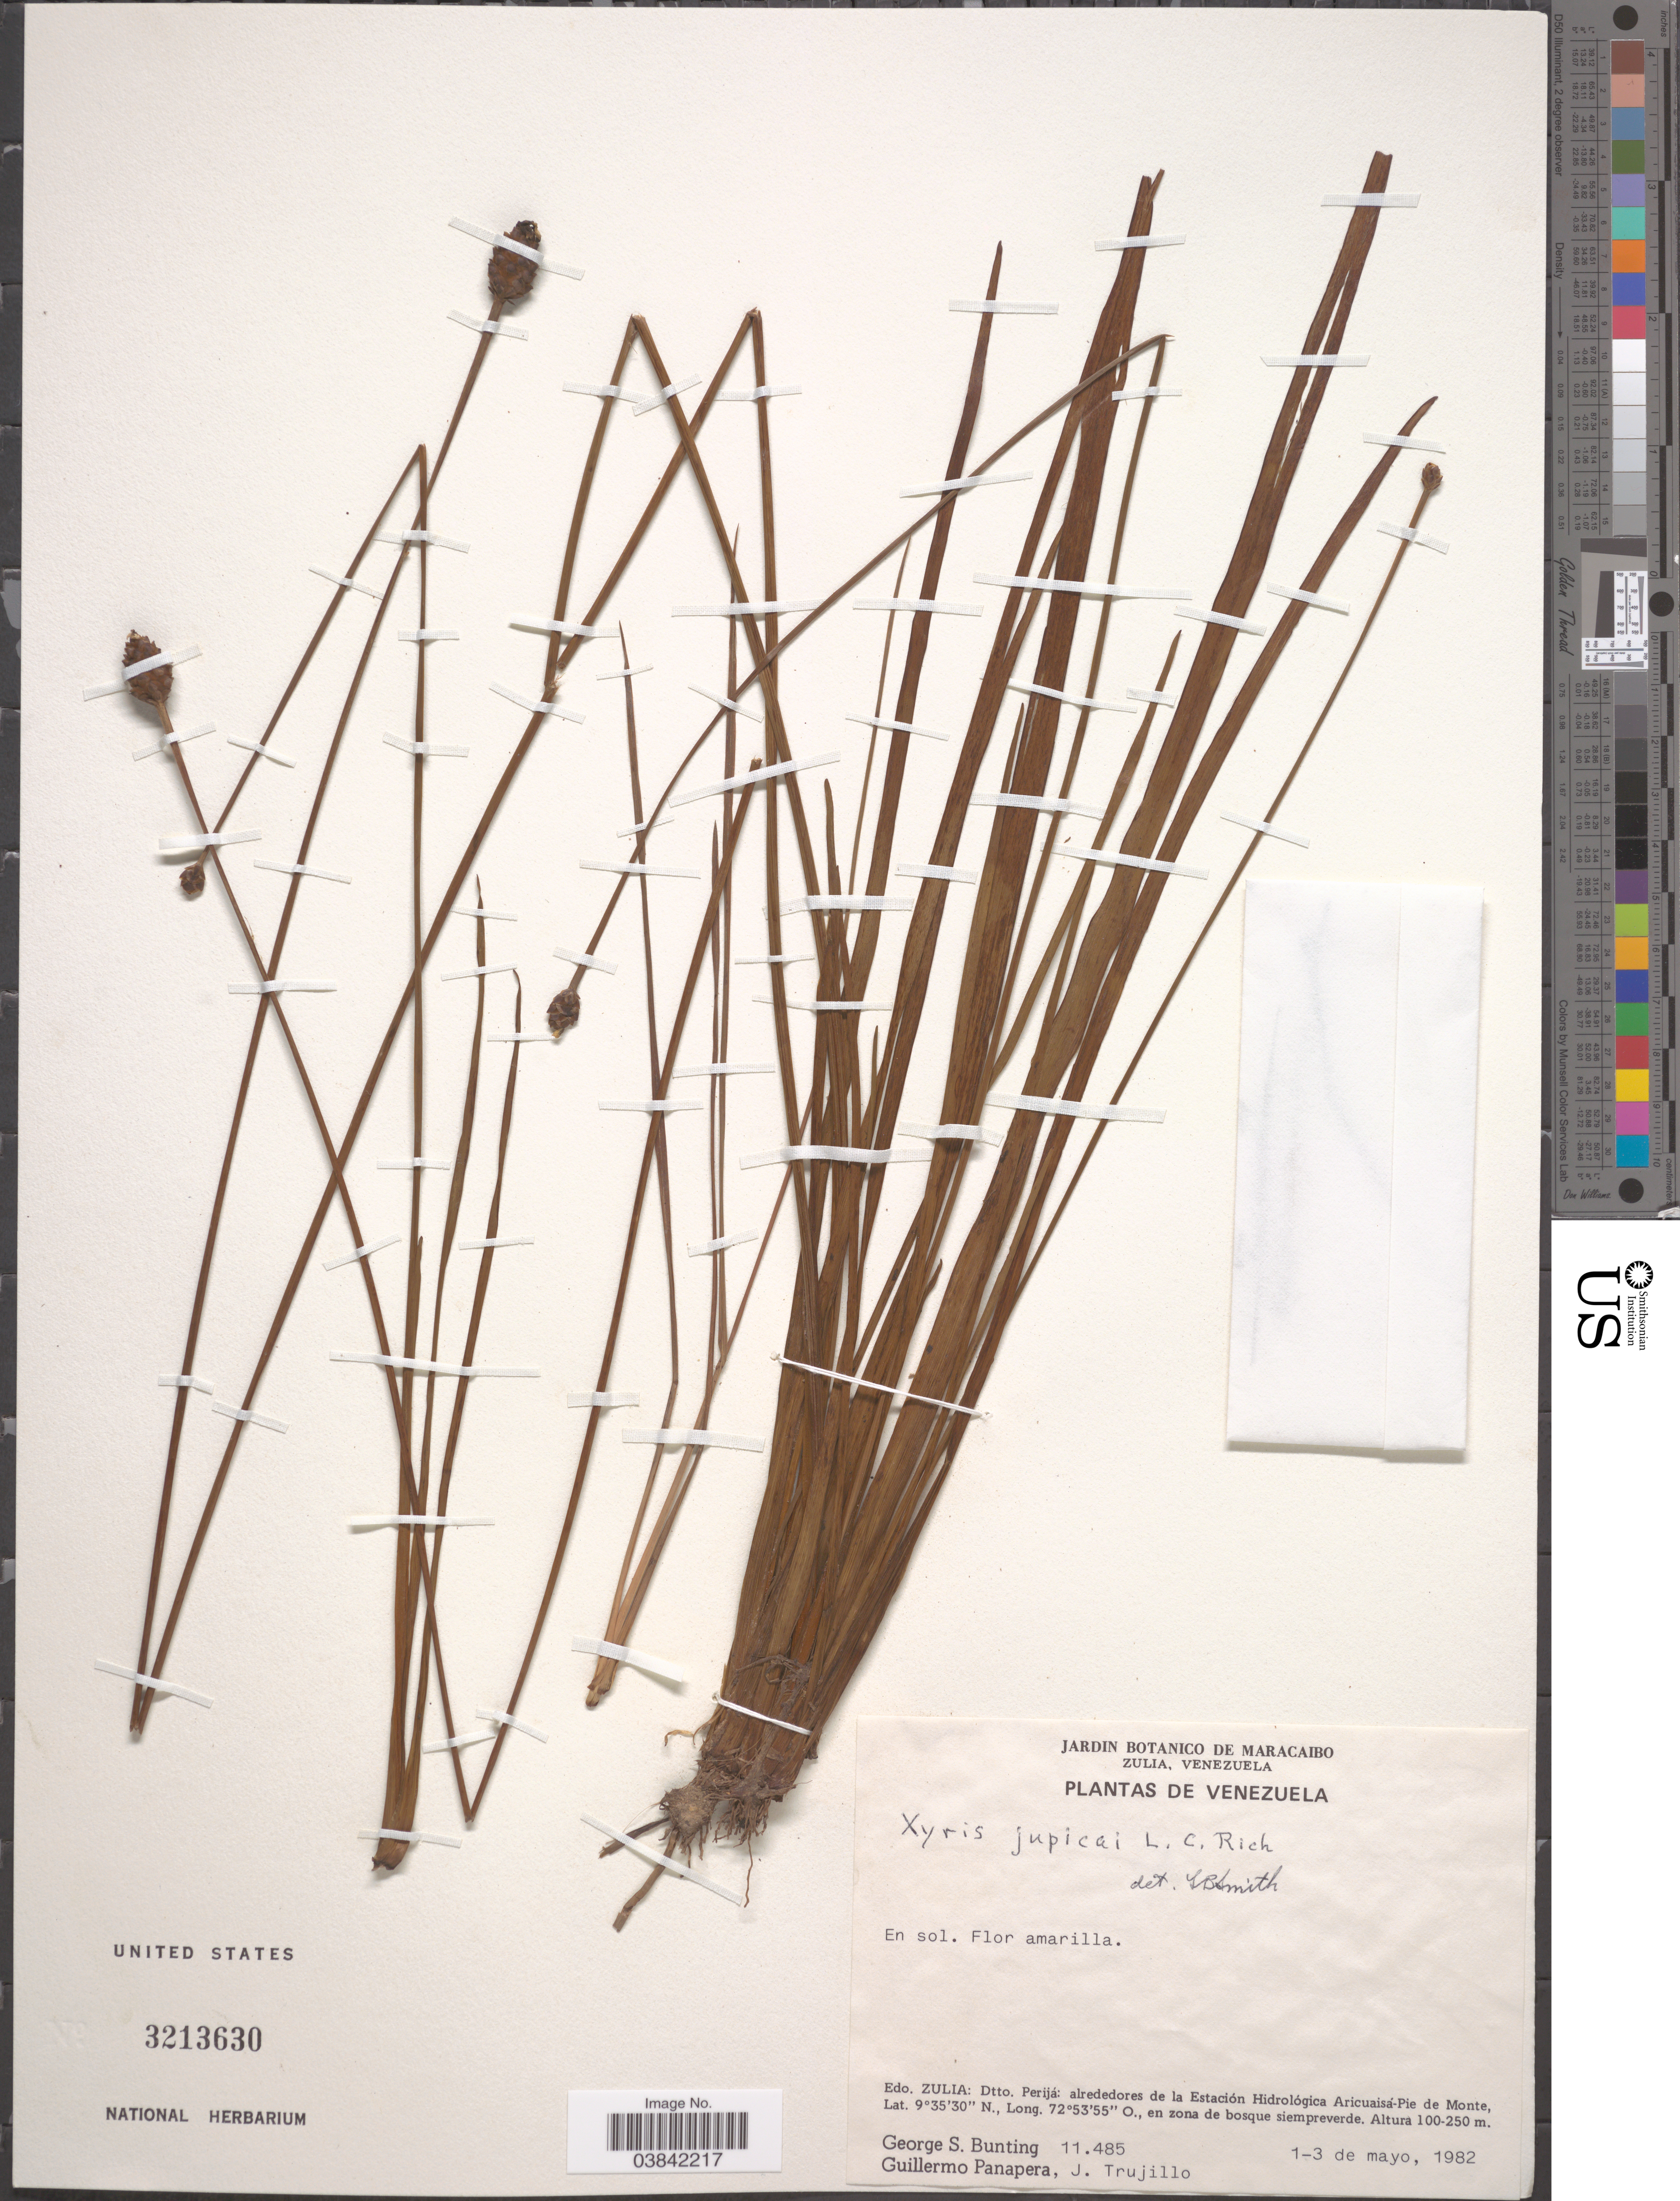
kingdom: Plantae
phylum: Tracheophyta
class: Liliopsida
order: Poales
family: Xyridaceae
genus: Xyris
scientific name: Xyris jupicai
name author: Rich.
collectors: G. S. Bunting, G. Panapera & J. Trujillo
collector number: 11485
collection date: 1982-05-01/1982-05-03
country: Venezuela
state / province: Zulia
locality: Dtto. Perijá: alrededores de la Estación Hidrológica Aricuaisá-Pie de Monte.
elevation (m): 100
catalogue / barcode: US 3213630